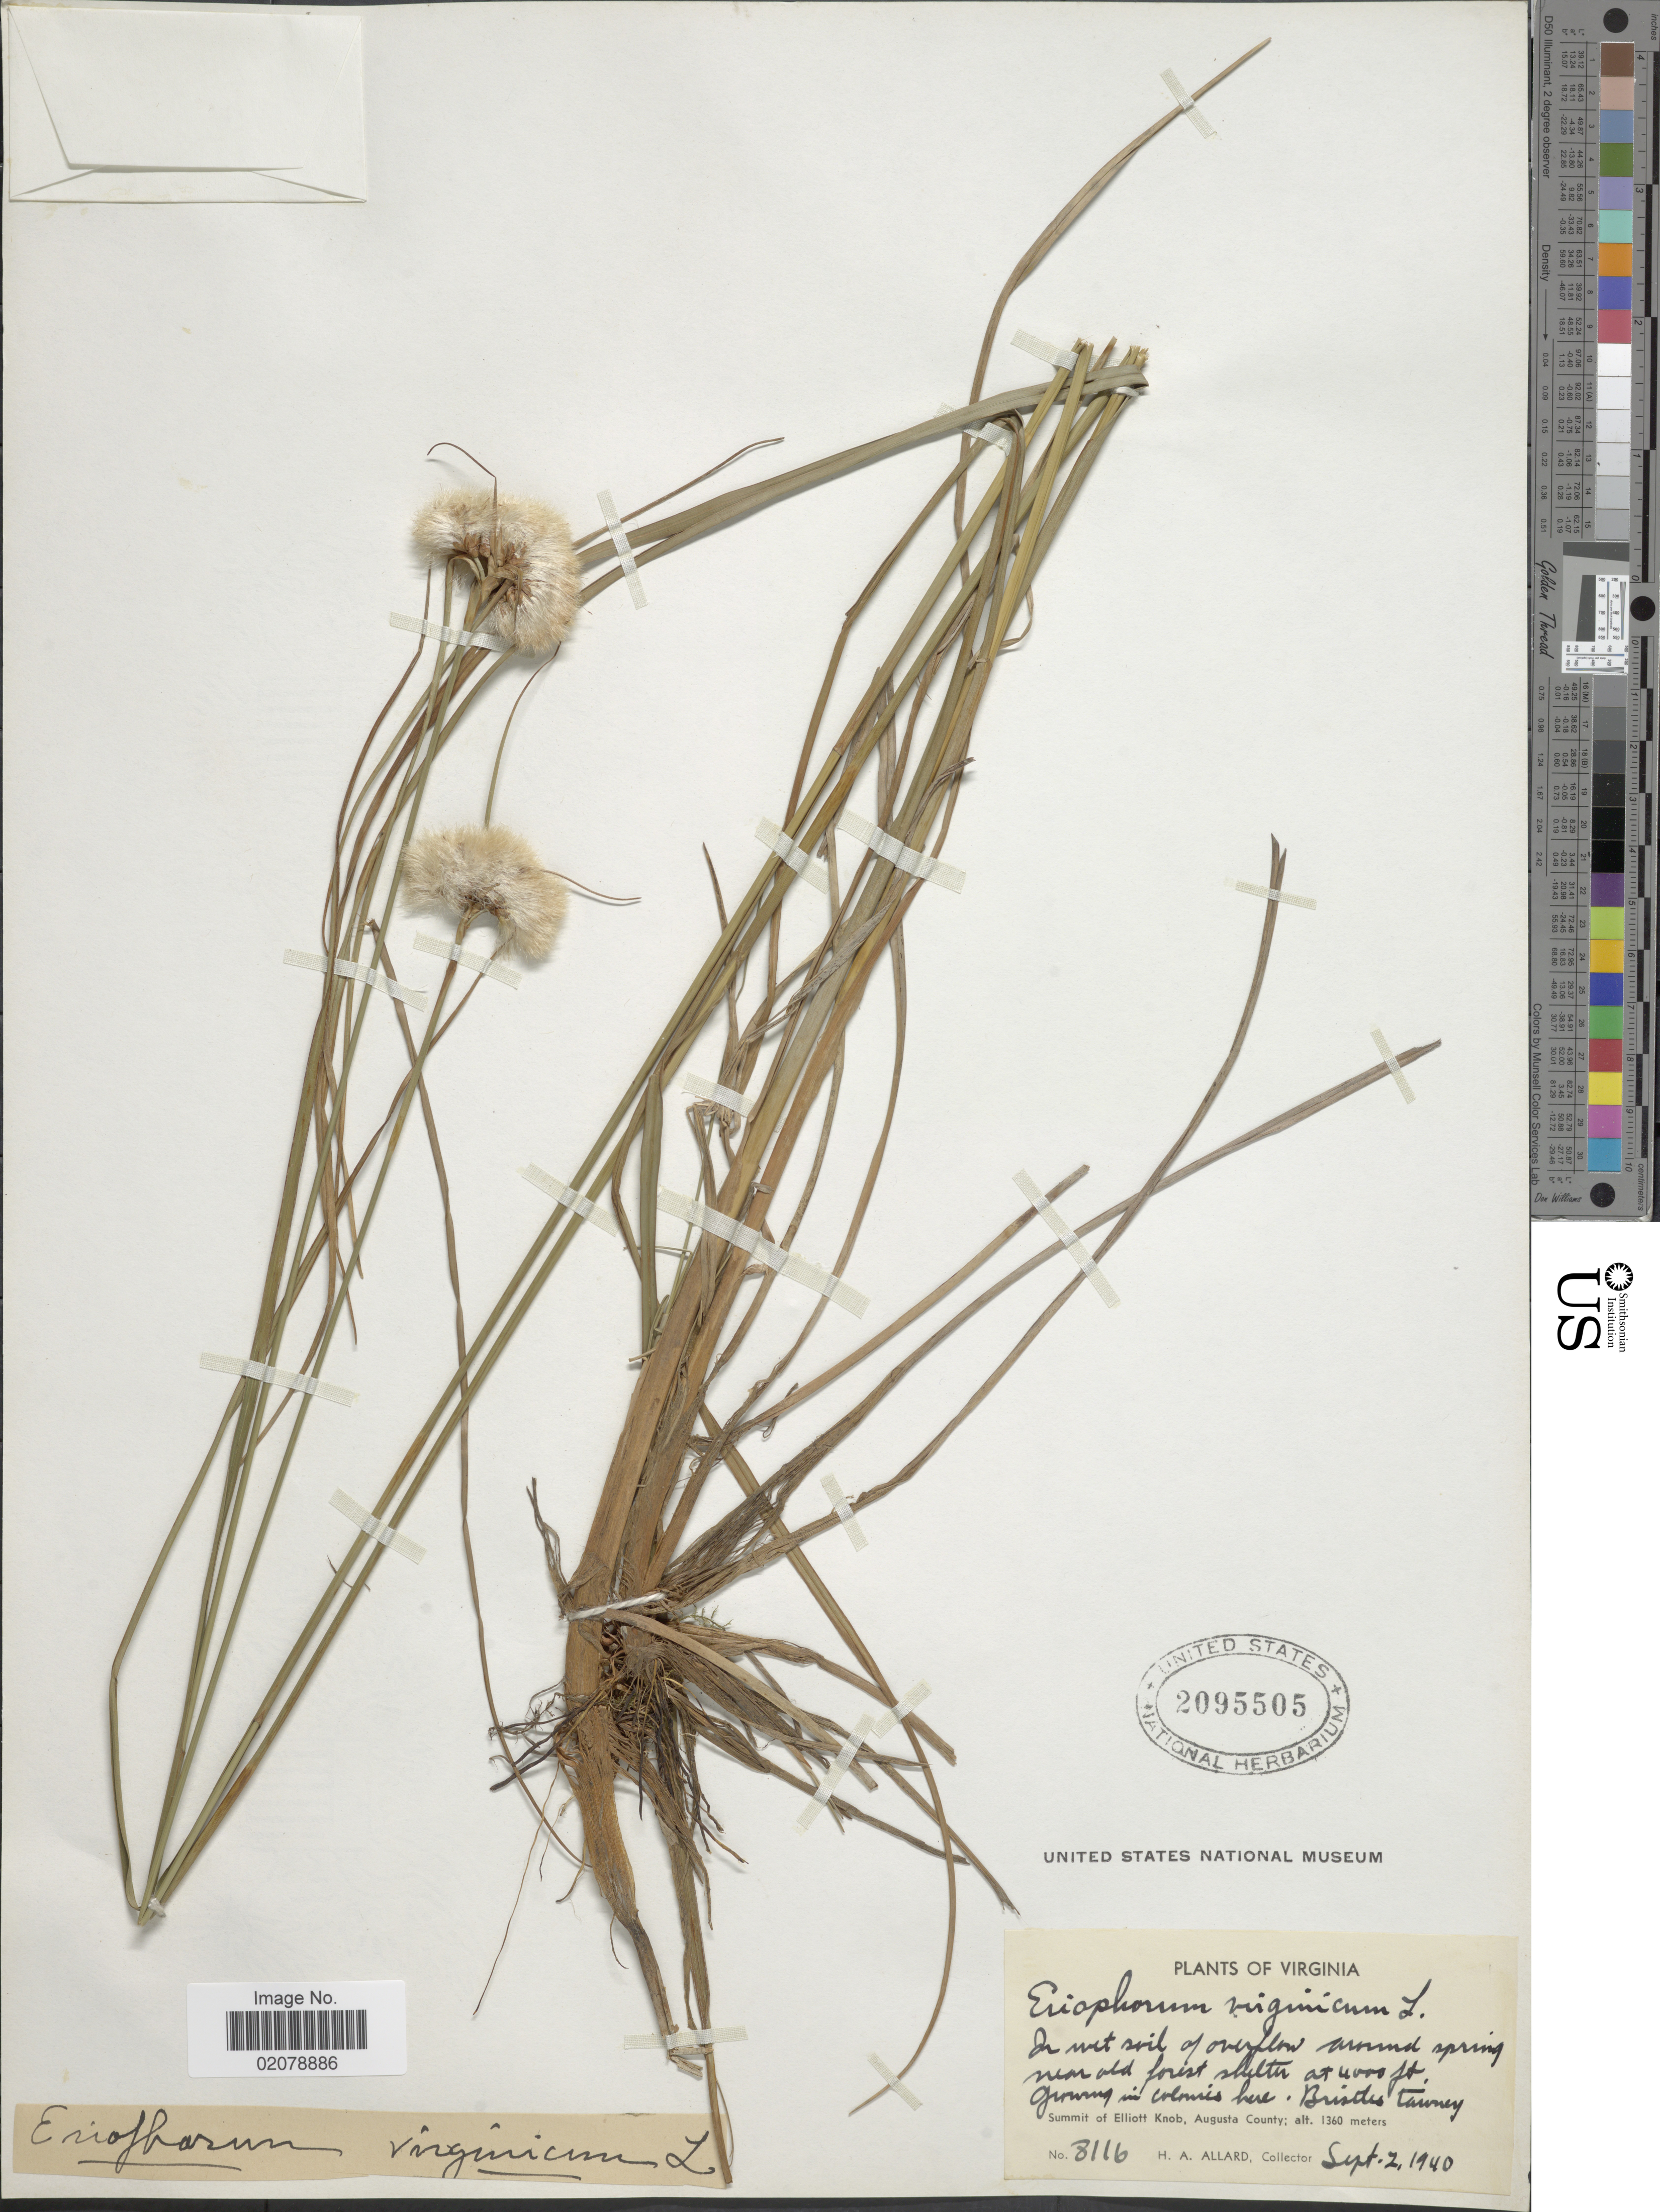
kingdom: Plantae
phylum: Tracheophyta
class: Liliopsida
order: Poales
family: Cyperaceae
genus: Eriophorum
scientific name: Eriophorum virginicum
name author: L.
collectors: H. A. Allard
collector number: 8116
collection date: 1940-09-02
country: United States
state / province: Virginia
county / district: Augusta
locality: Summit of Elliott Knob, Augusta County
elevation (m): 1360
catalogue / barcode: US 2095505